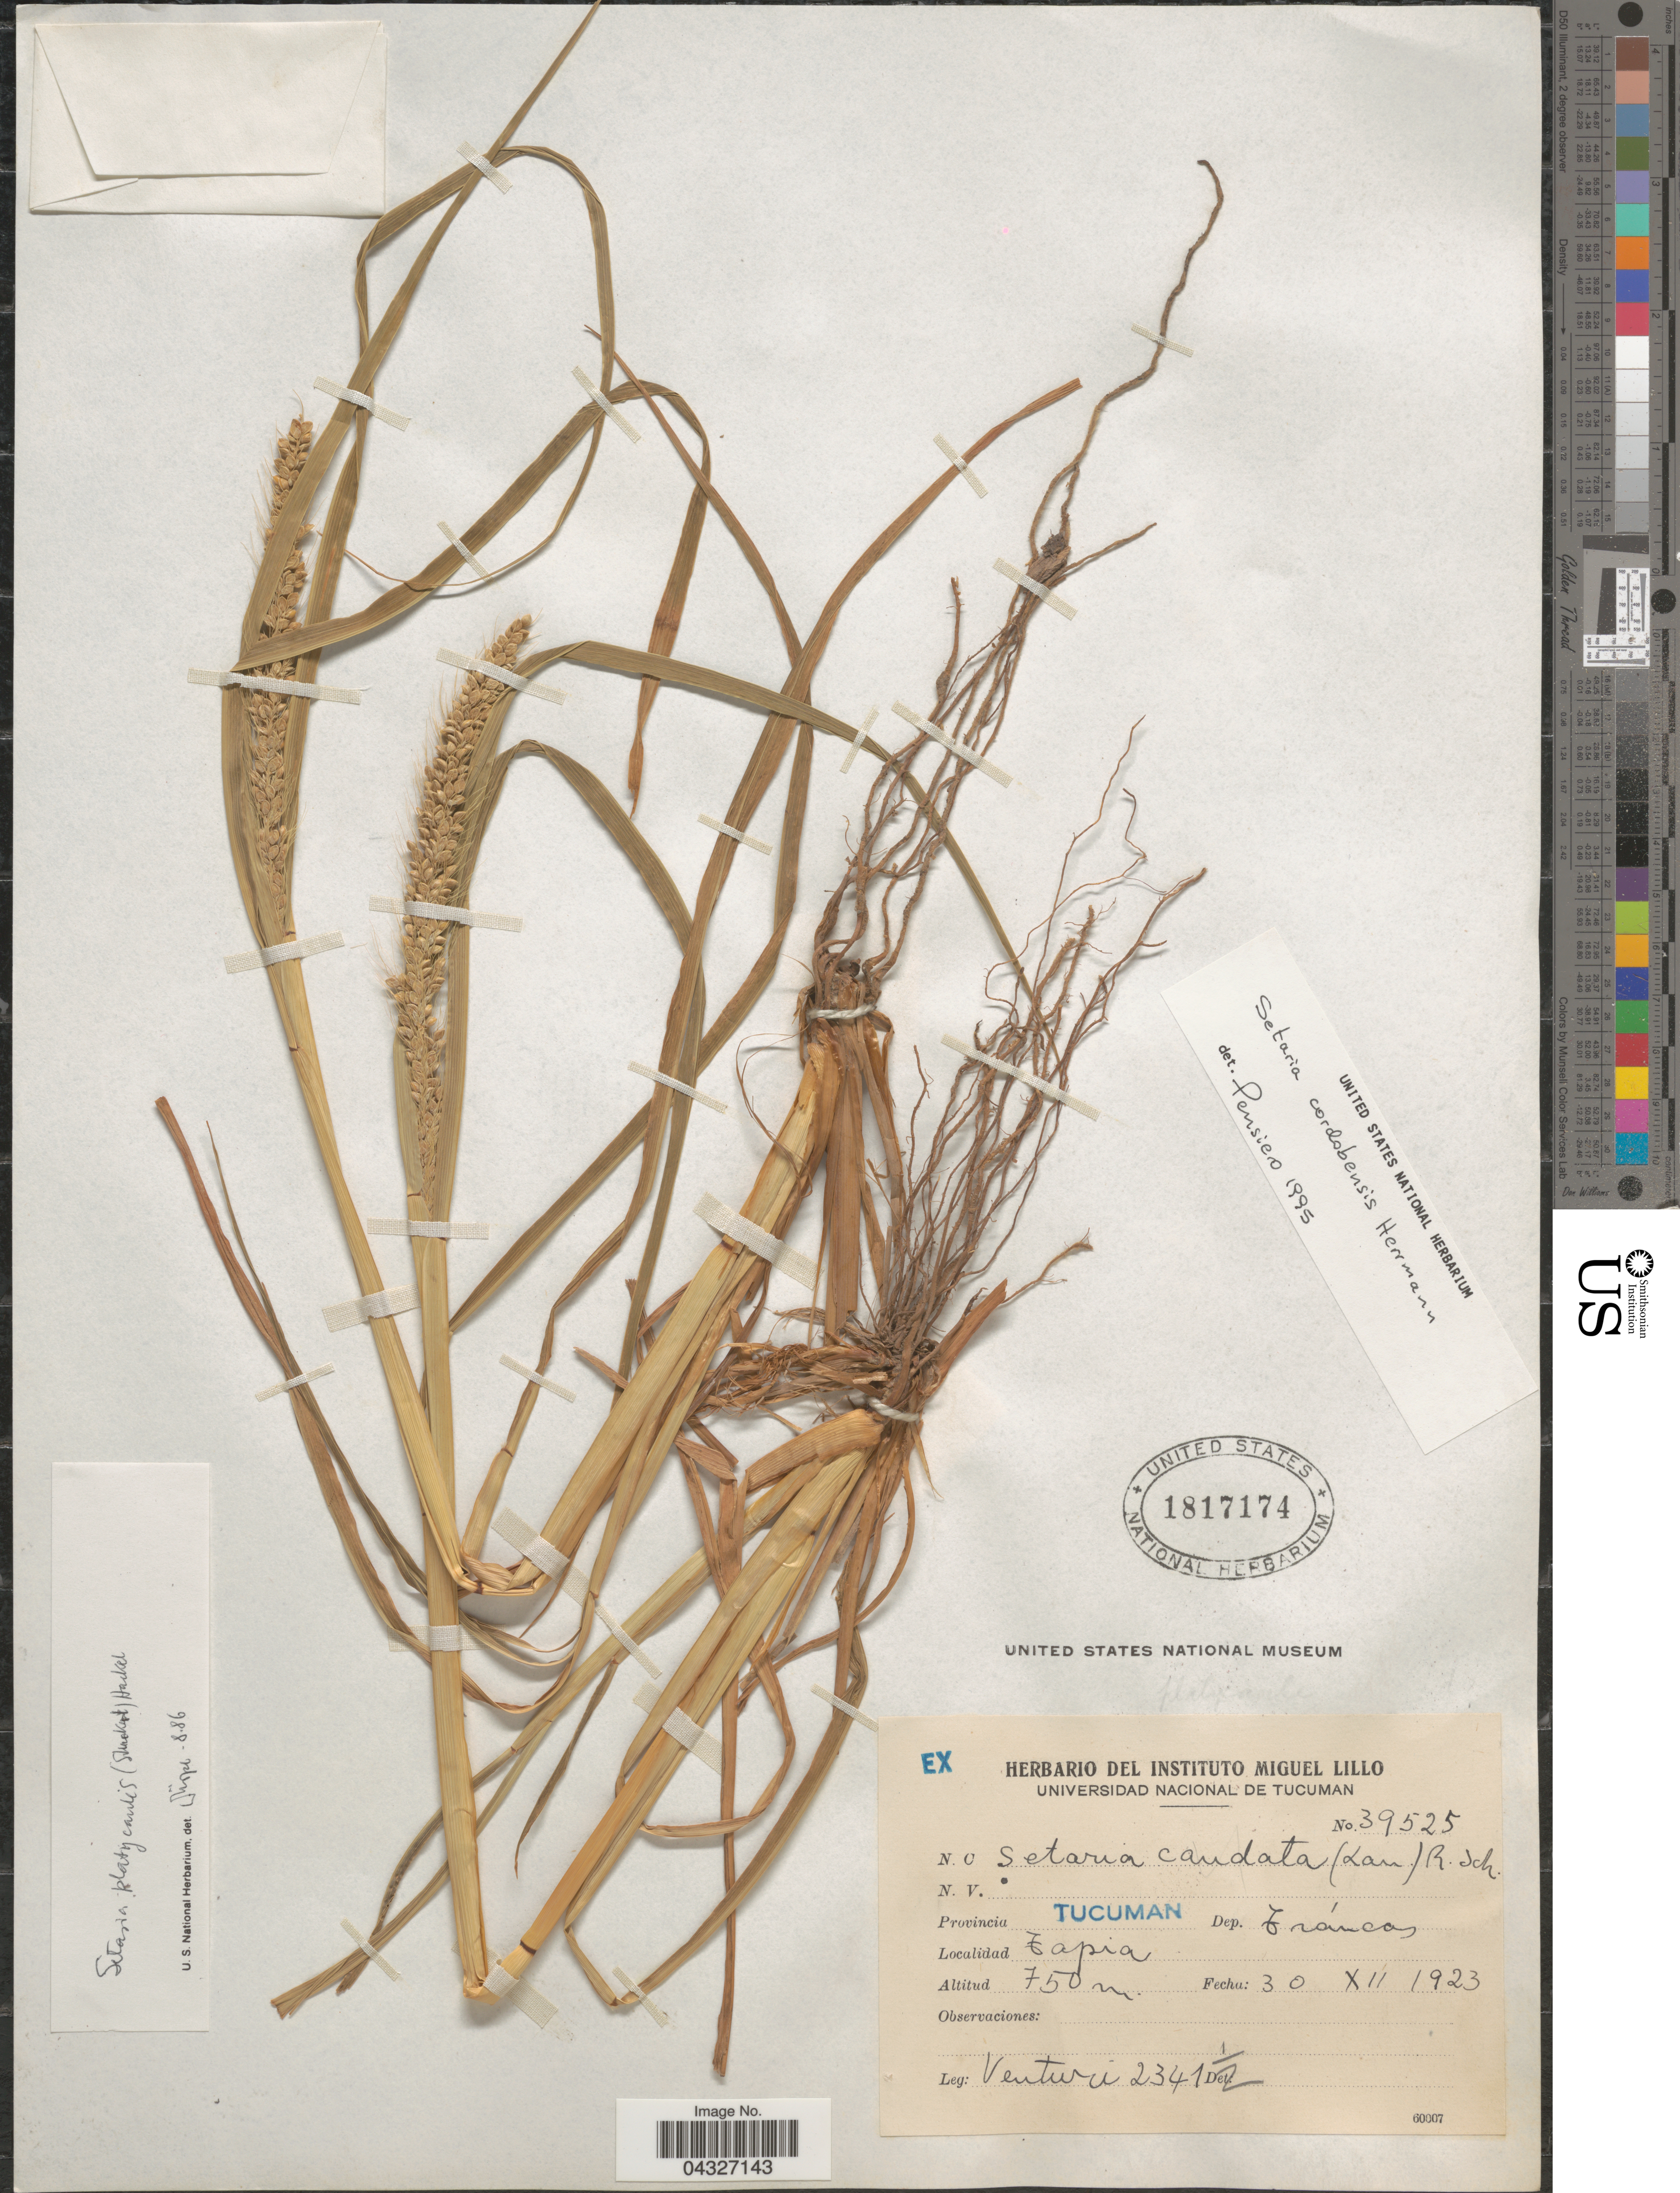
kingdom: Plantae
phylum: Tracheophyta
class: Liliopsida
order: Poales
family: Poaceae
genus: Setaria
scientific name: Setaria cordobensis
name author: R.A.W. Herrm.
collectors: Venturi, --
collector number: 2341½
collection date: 1923-12-30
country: Argentina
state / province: Tucuman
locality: Dep. Tráncas. Tapia.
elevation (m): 750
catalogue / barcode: US 1817174